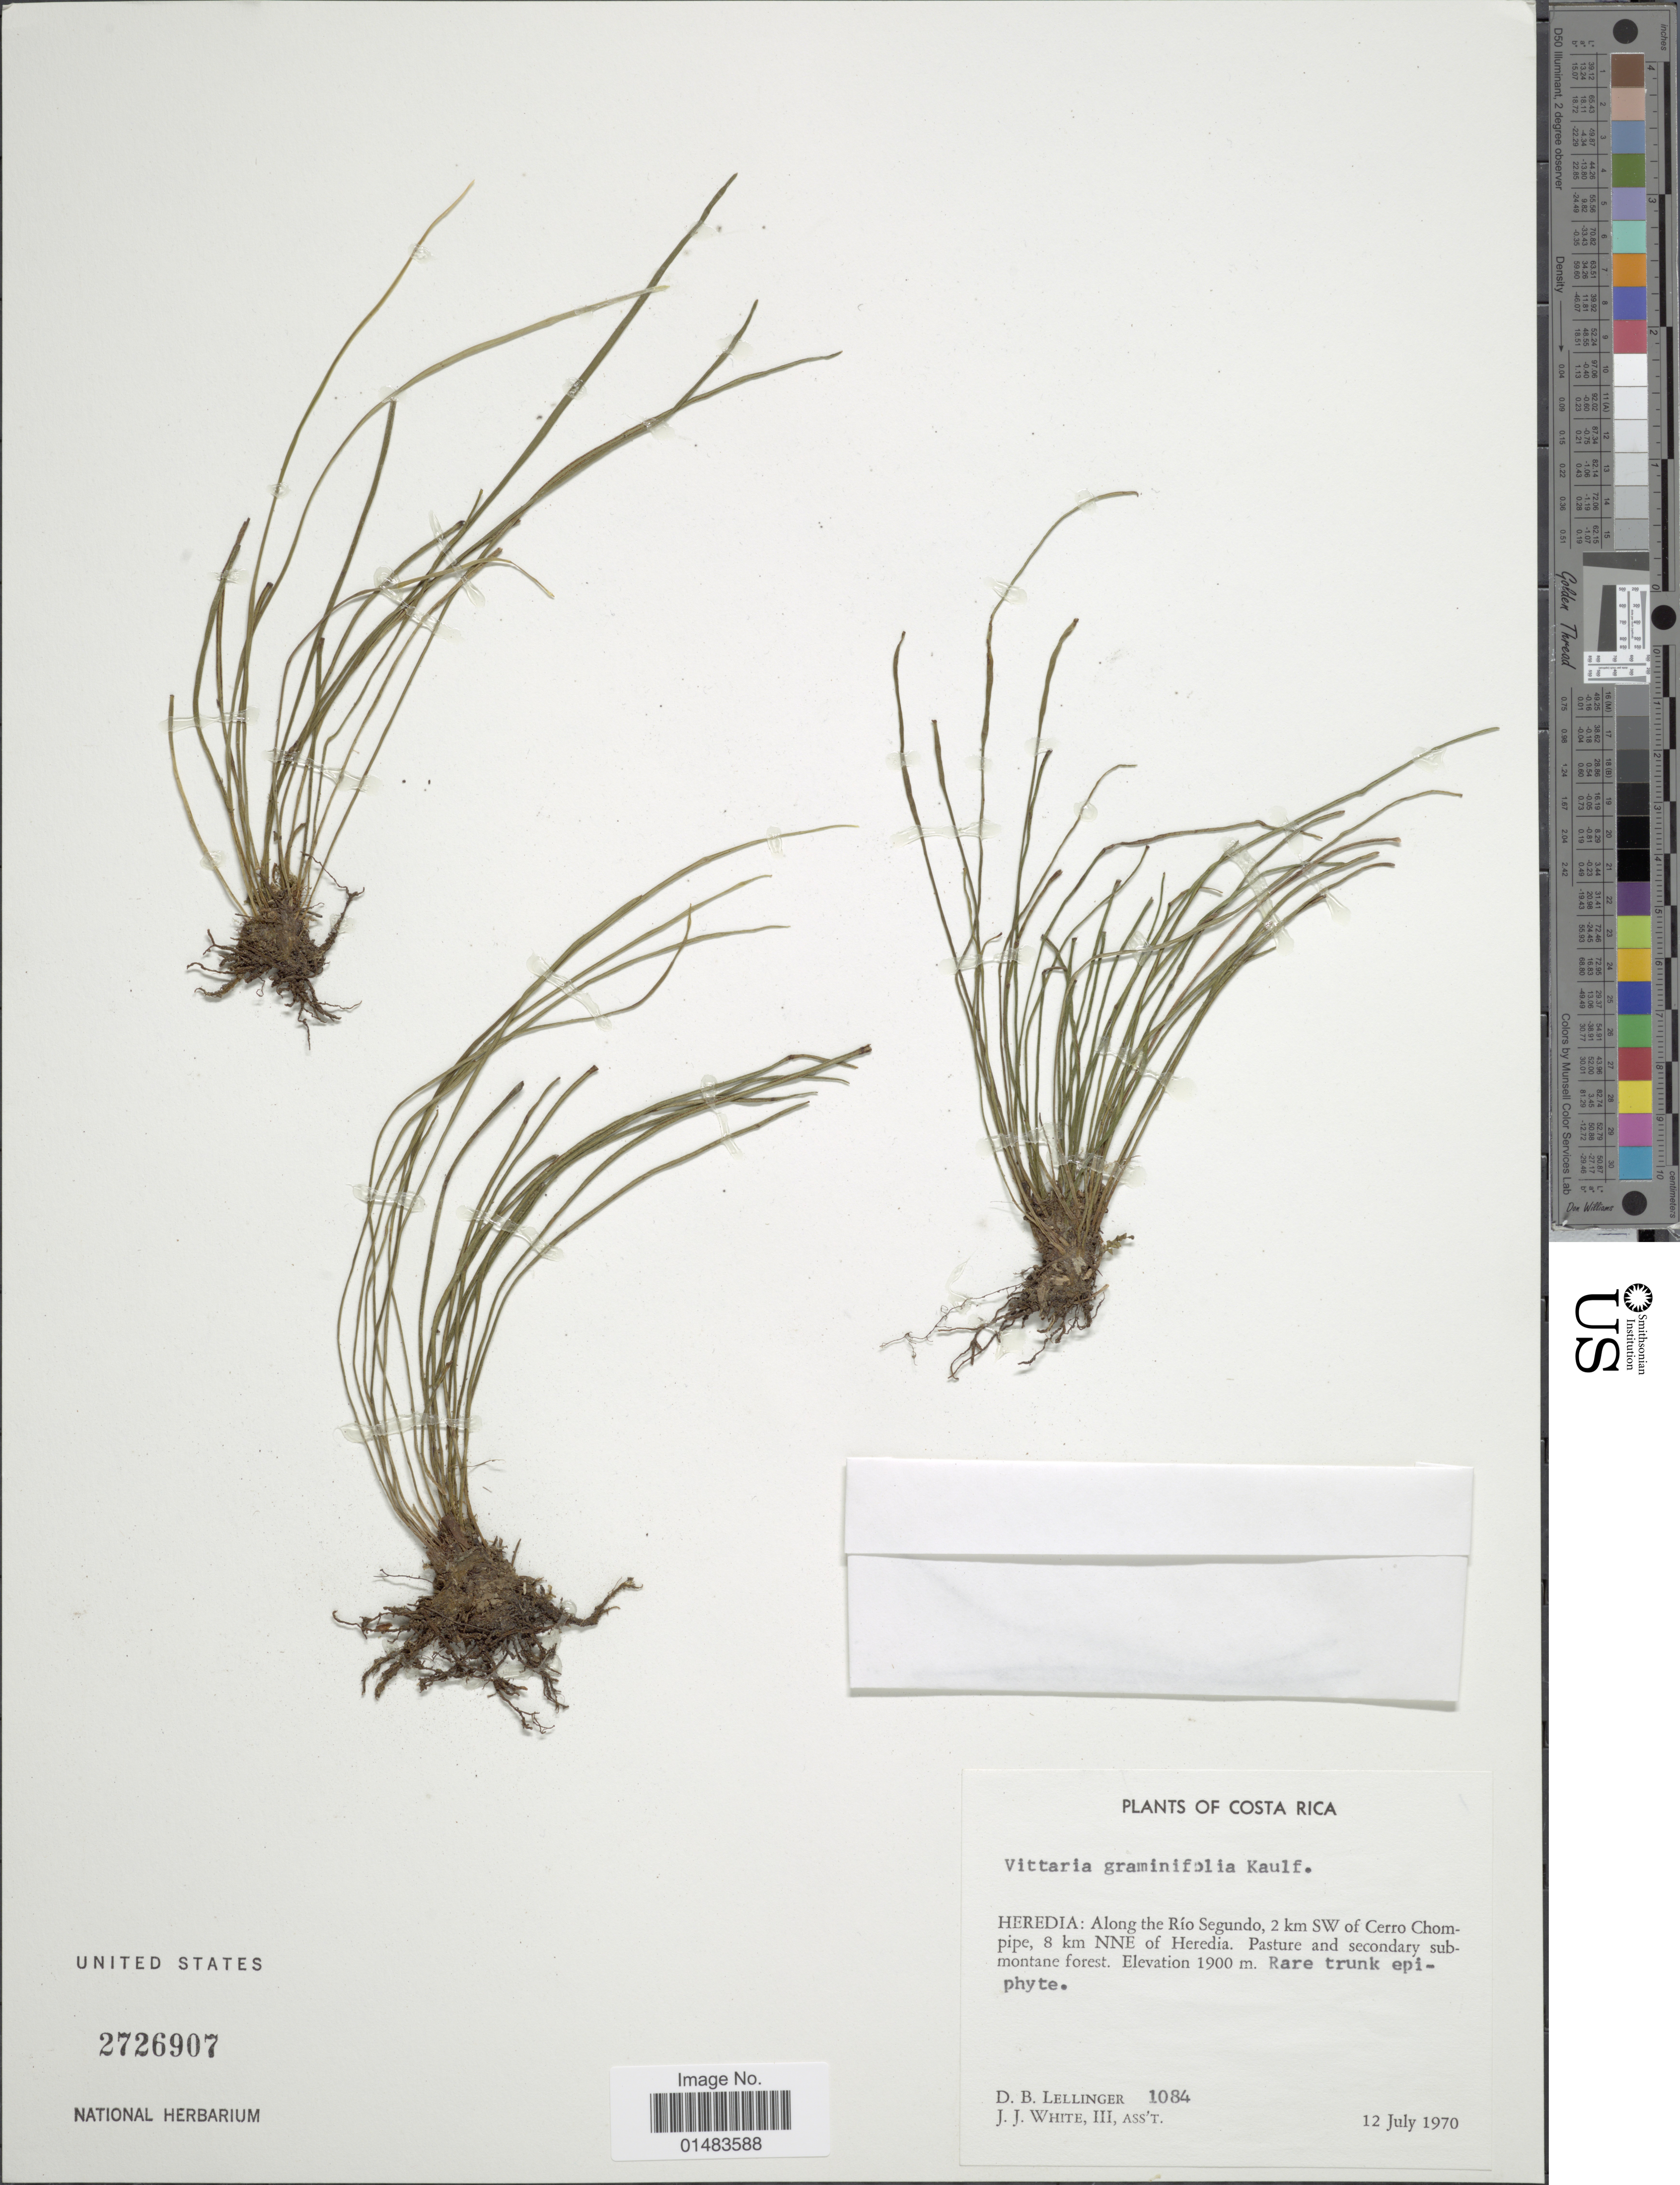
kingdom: Plantae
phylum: Tracheophyta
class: Polypodiopsida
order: Polypodiales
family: Pteridaceae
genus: Vittaria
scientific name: Vittaria graminifolia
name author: Kaulf.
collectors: D. B. Lellinger & J. J. White III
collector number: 1084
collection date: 1970-07-12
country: Costa Rica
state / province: Heredia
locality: Costa Rica, Along the Rio Segundo, 2 km SW of Cerro Chompipe, 8 km NNE of Heredia. Pasture and secondary submontane forest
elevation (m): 1900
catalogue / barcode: US 2726907